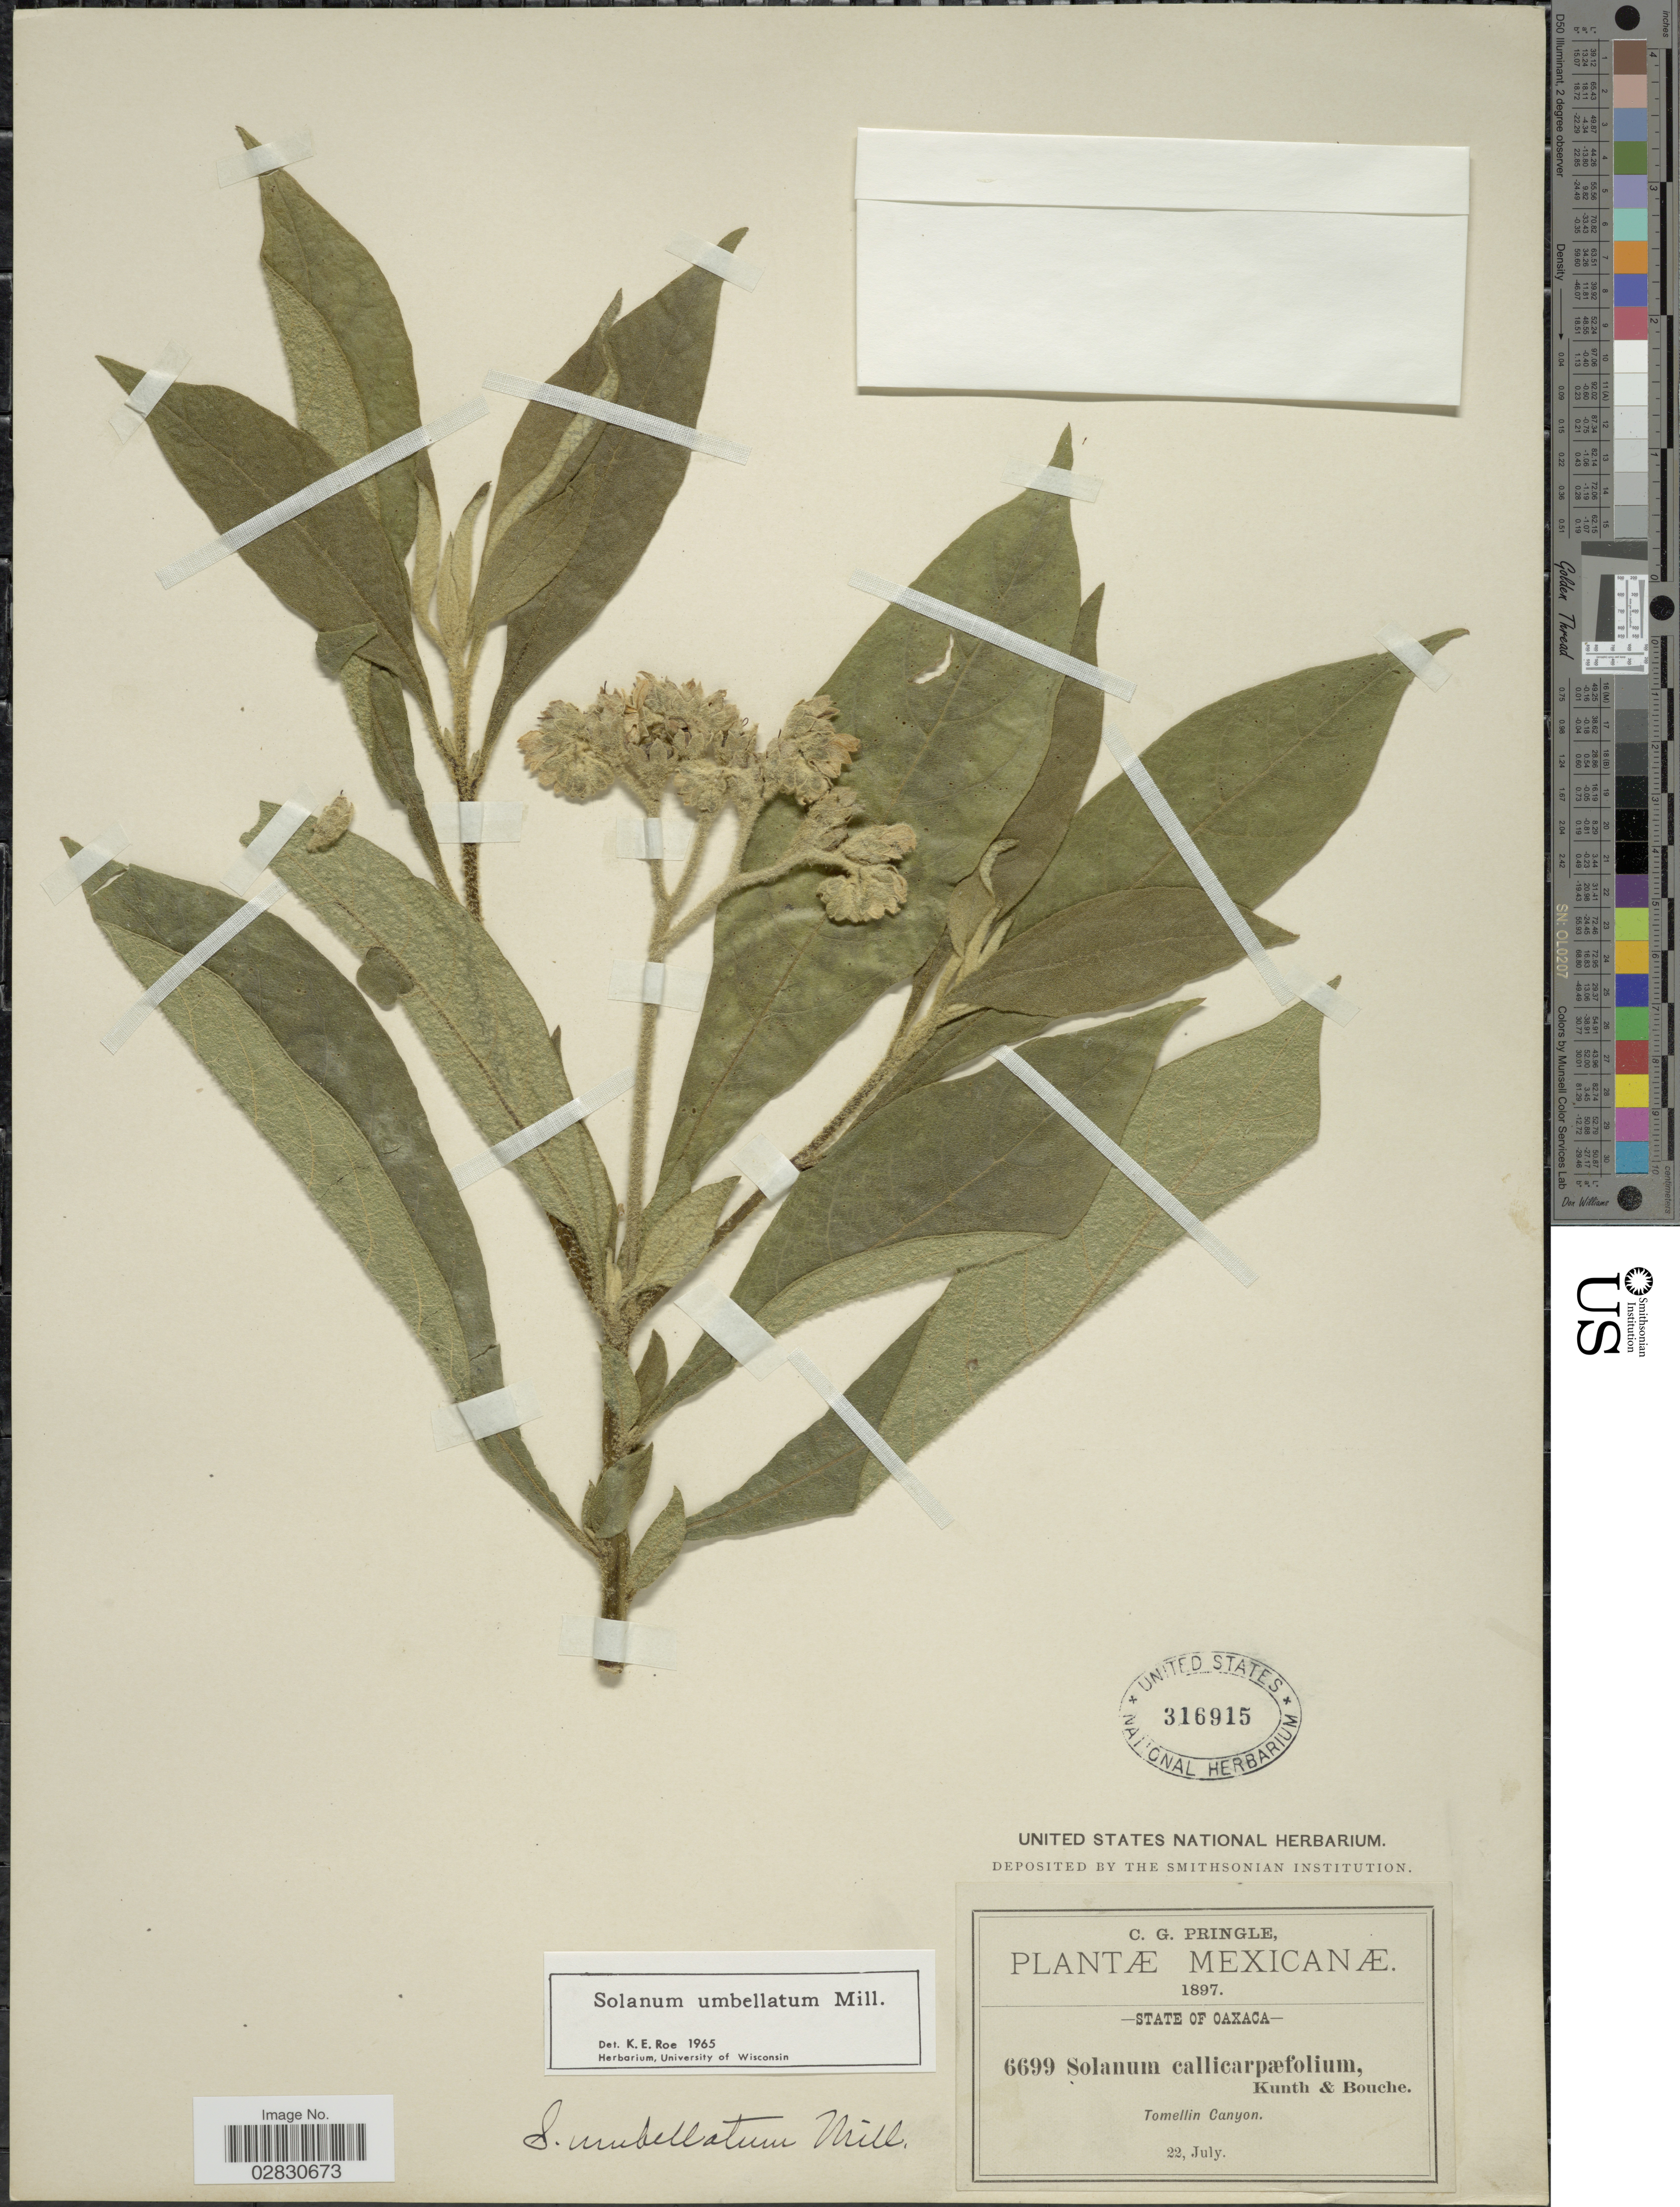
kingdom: Plantae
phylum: Tracheophyta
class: Magnoliopsida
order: Solanales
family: Solanaceae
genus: Solanum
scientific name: Solanum umbellatum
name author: Mill.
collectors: C. G. Pringle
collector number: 6699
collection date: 1897-07-22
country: Mexico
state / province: Oaxaca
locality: Tomellin Canyon.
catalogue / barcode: US 316915